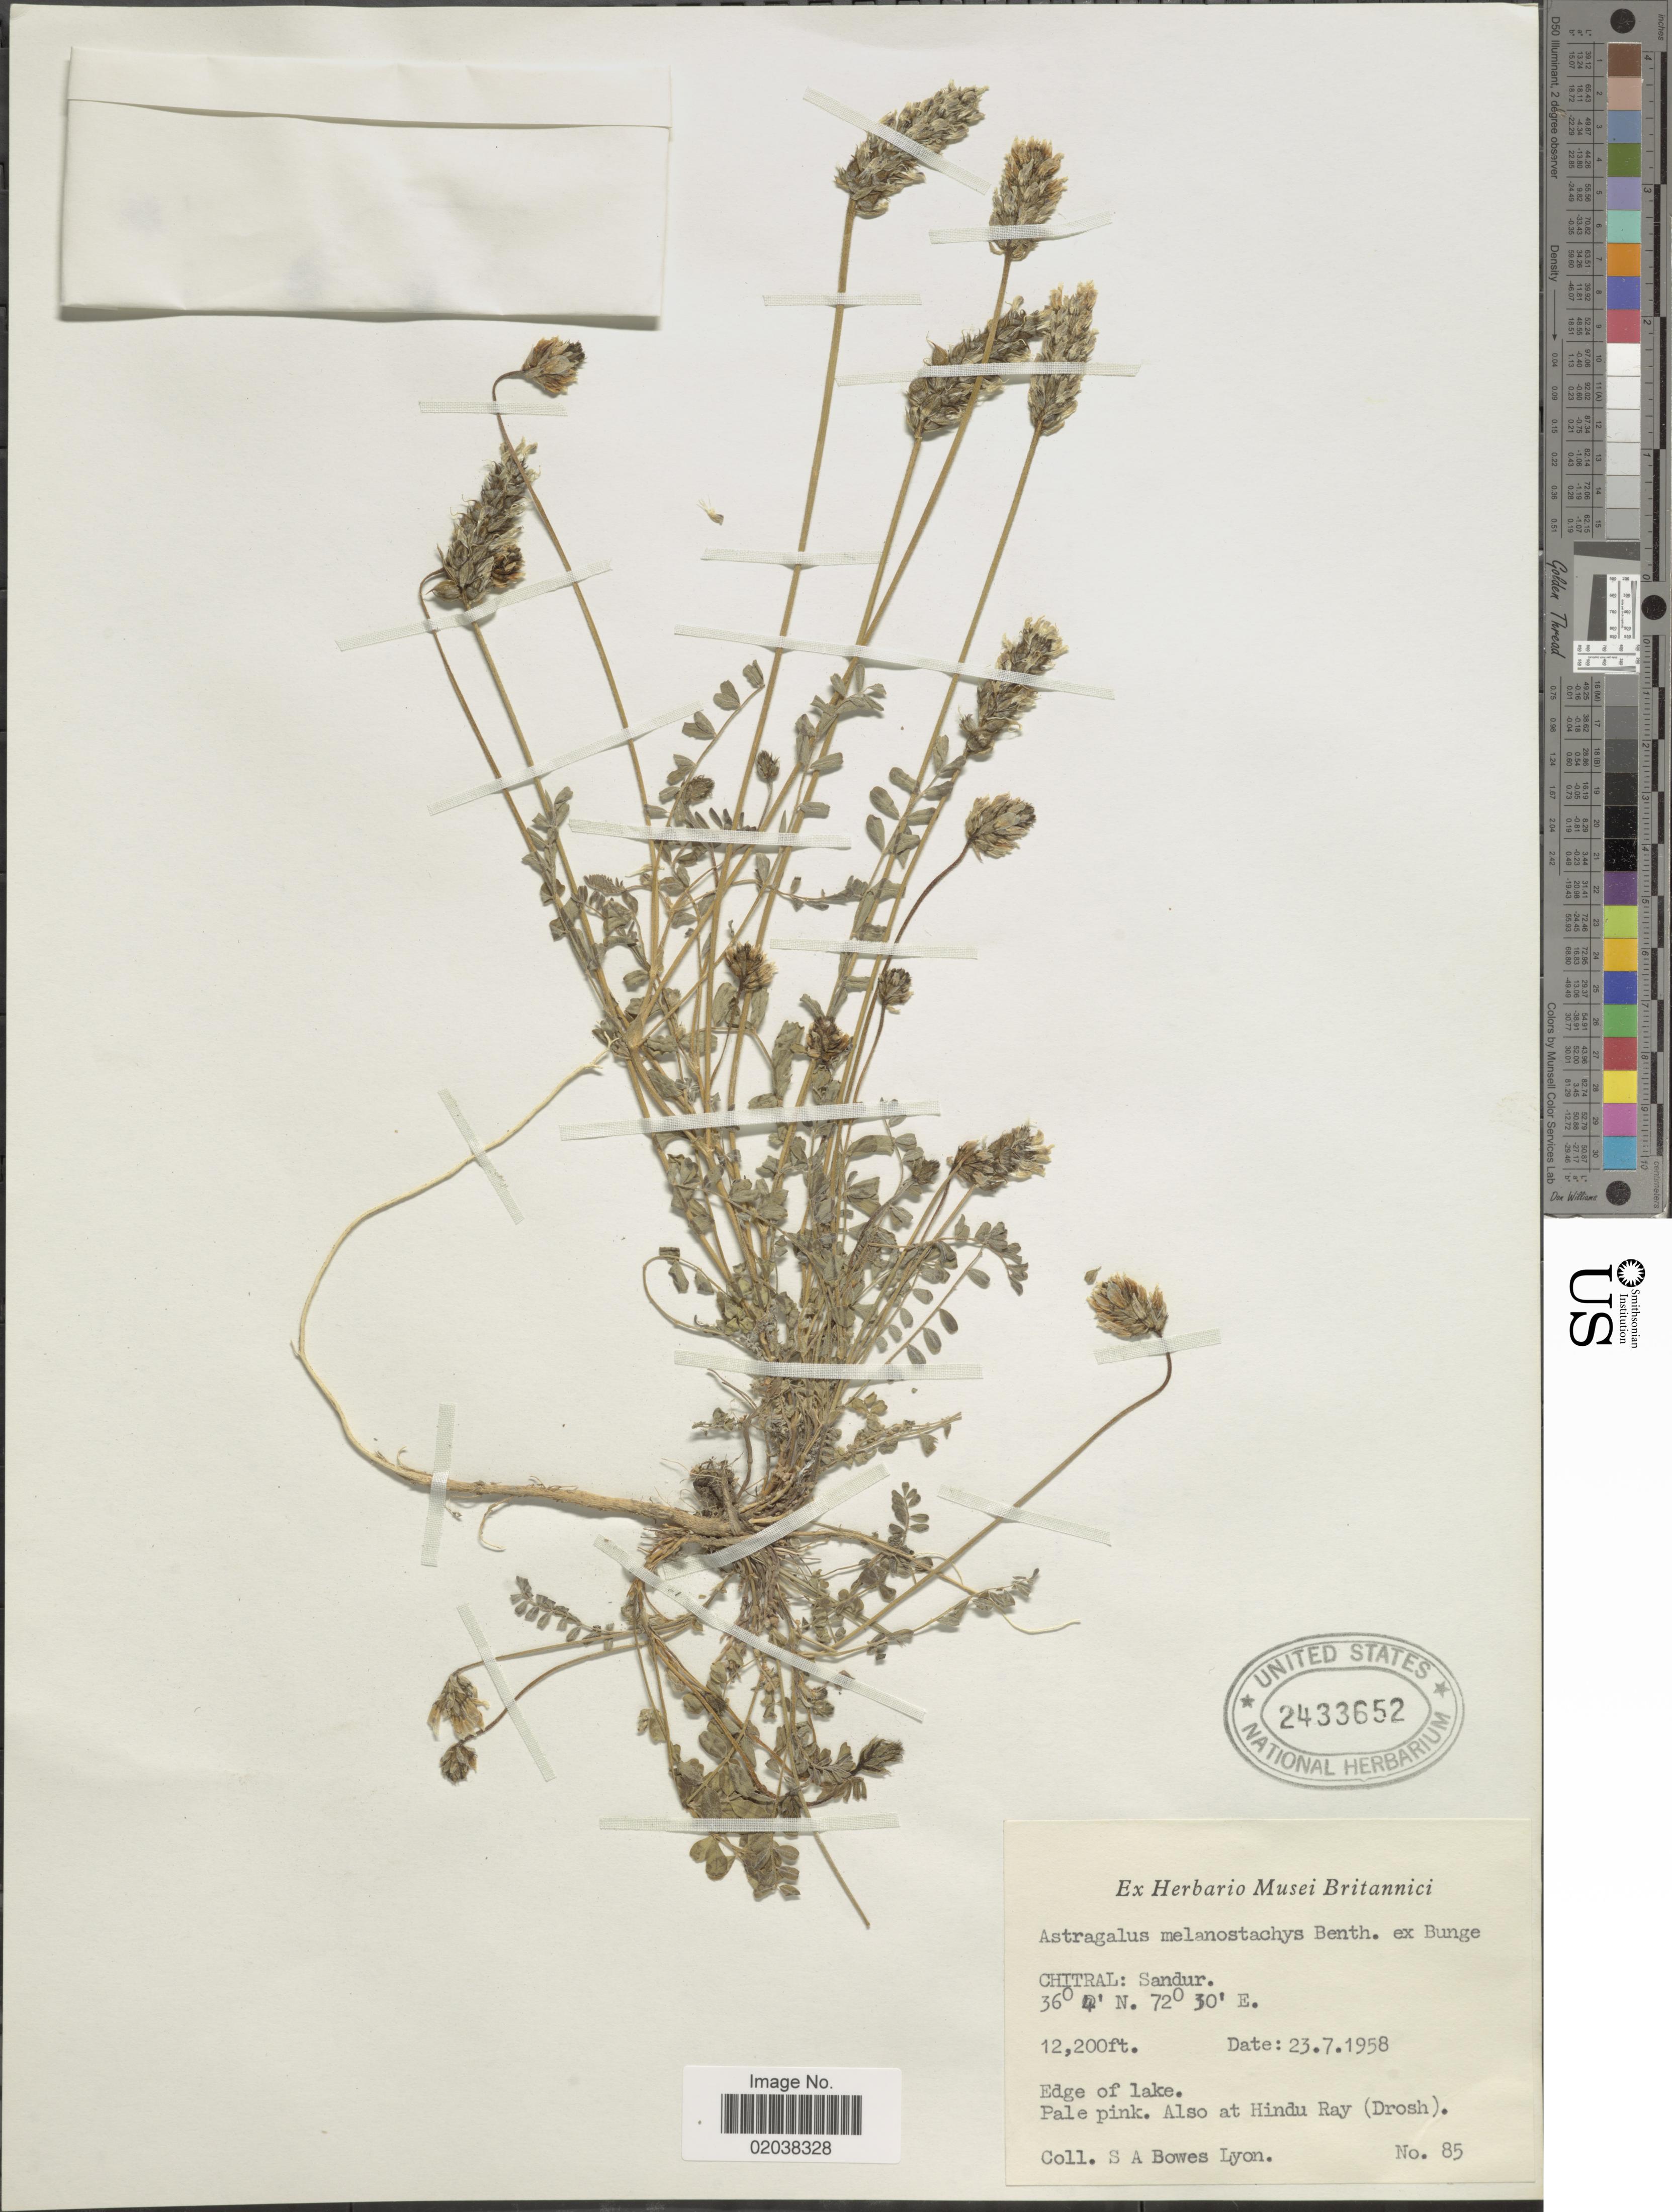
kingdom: Plantae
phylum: Tracheophyta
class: Magnoliopsida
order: Fabales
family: Fabaceae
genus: Astragalus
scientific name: Astragalus melanostachys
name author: Bunge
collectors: S. Lyon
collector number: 85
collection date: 1958-07-23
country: Pakistan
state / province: Khyber Pakhtunkhwa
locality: Chitral: Sandur. Edge of Lake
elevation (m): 3719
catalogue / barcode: US 2433652